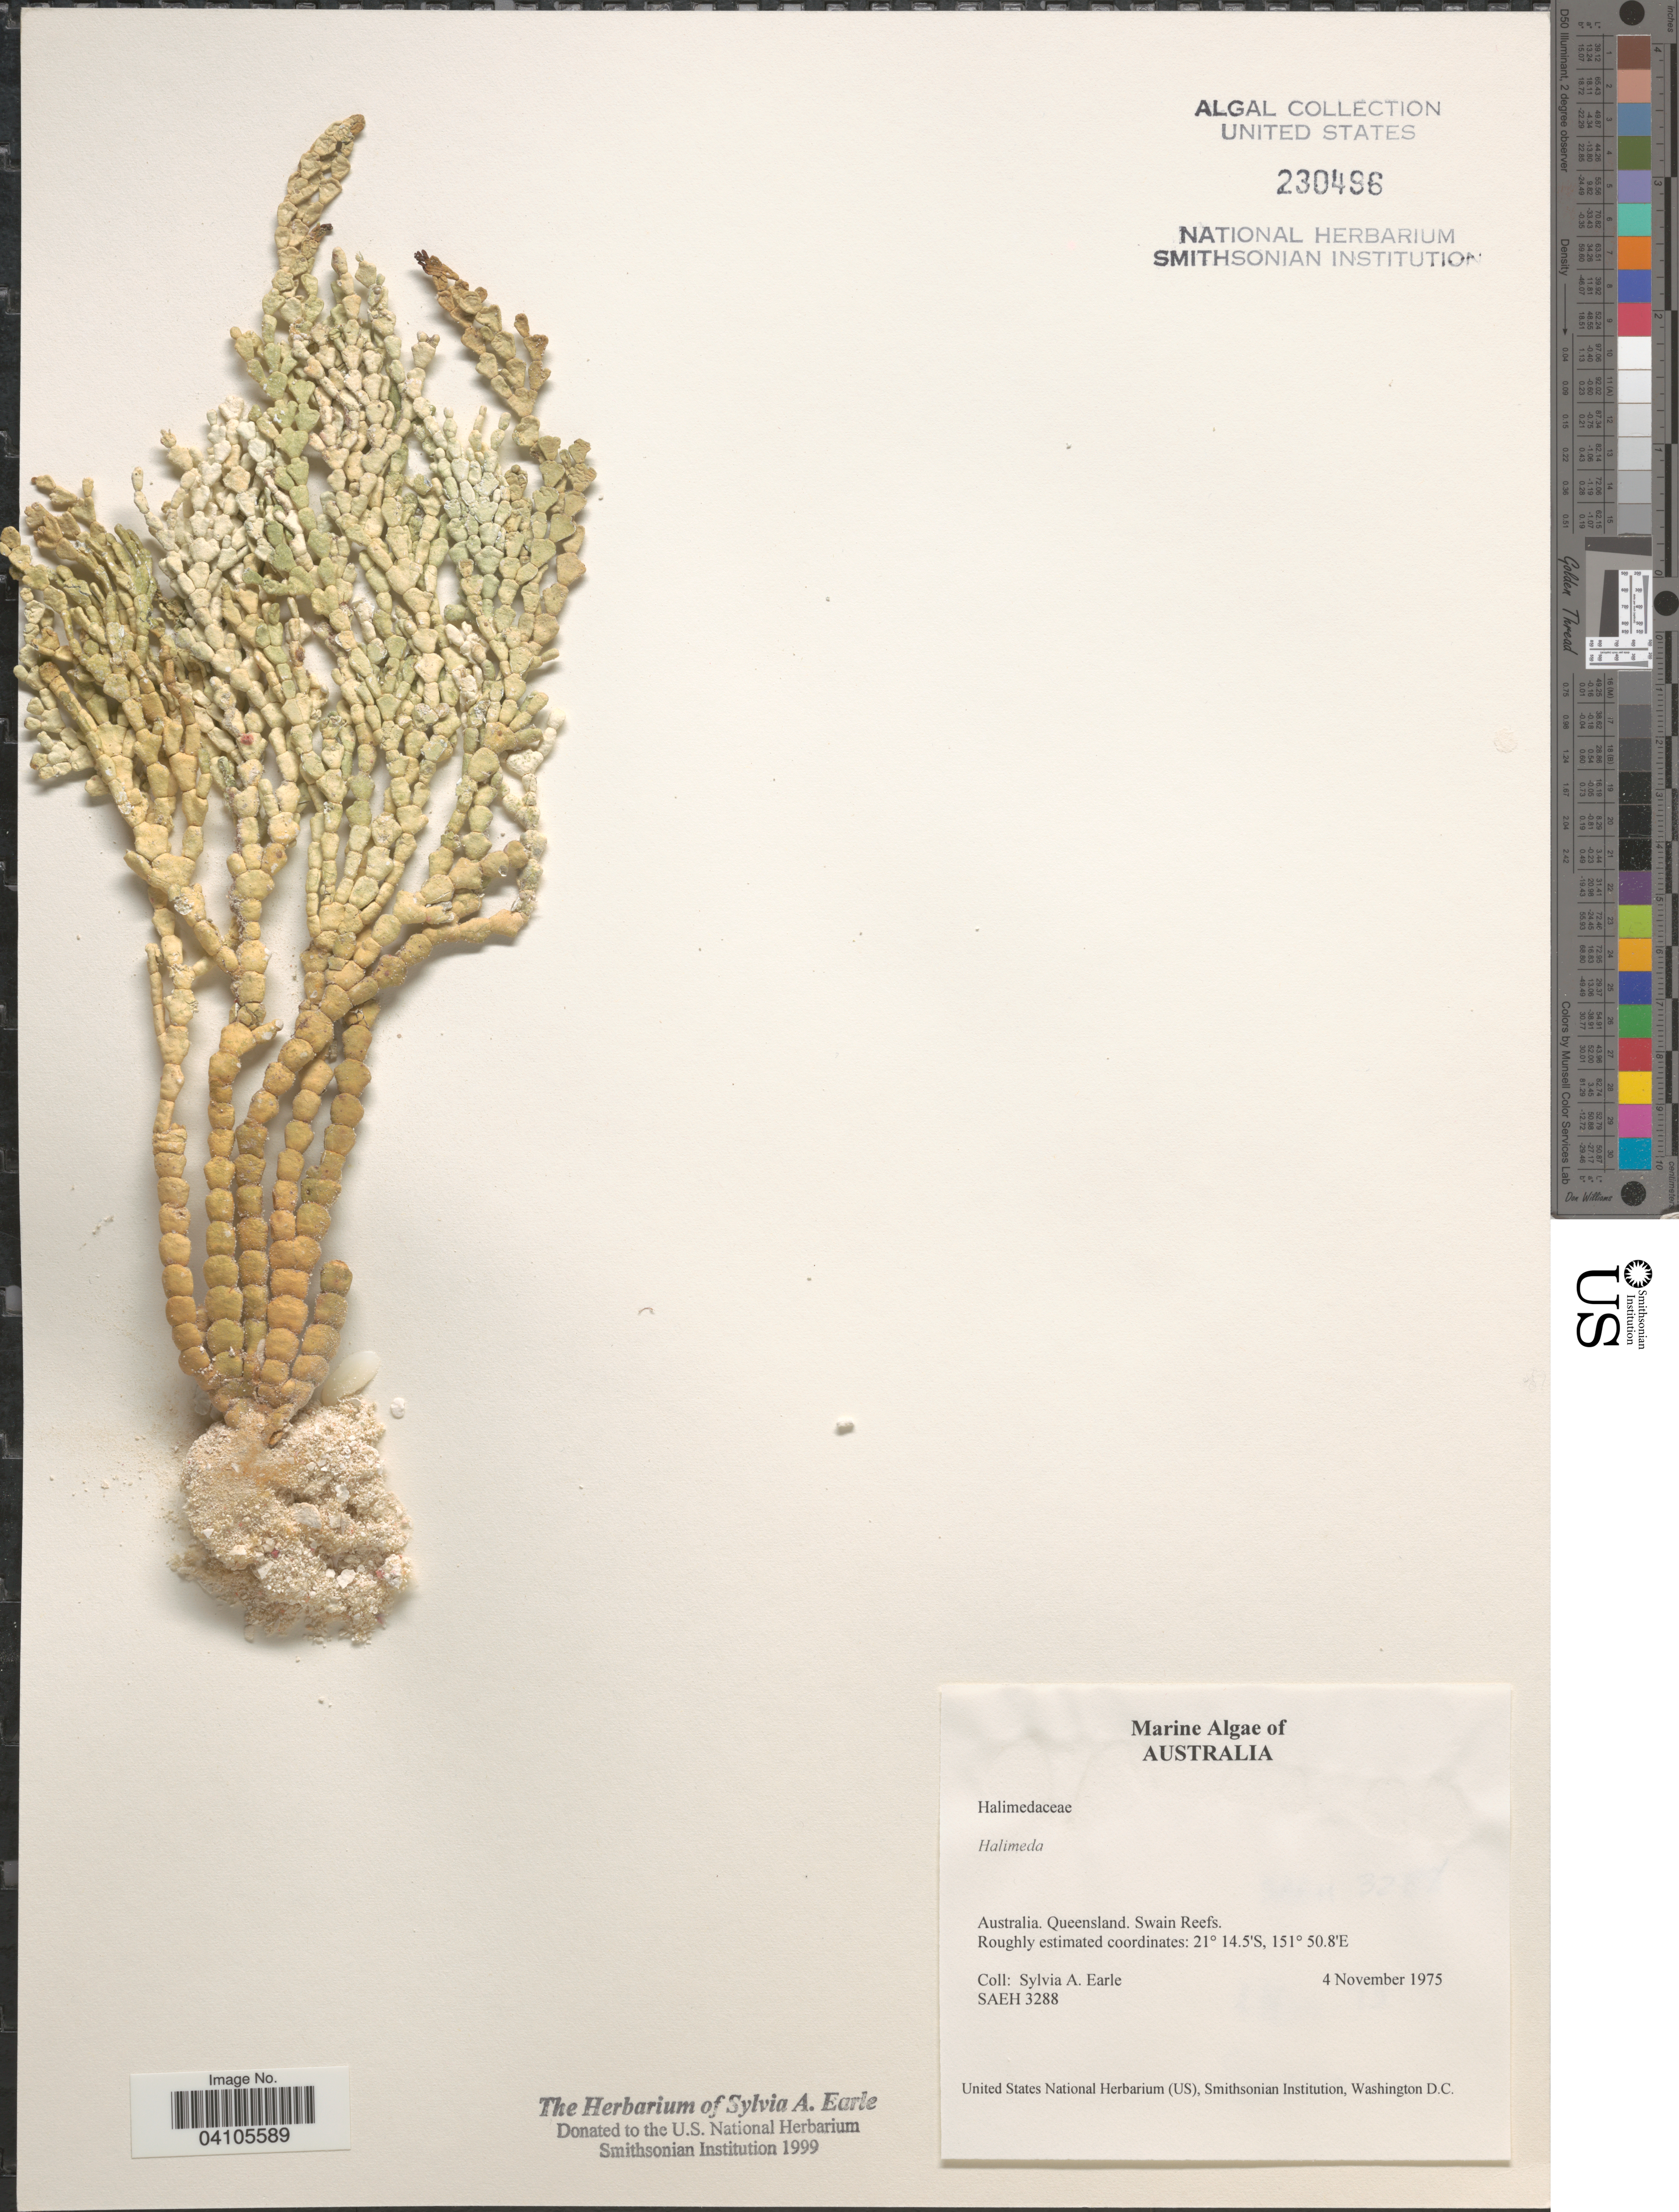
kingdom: Plantae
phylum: Chlorophyta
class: Ulvophyceae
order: Bryopsidales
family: Halimedaceae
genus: Halimeda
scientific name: Halimeda sp.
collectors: S. A. Earle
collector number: SAEH 3288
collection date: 1975-11-04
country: Australia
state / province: Queensland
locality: Swain Reefs.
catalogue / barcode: US 230496